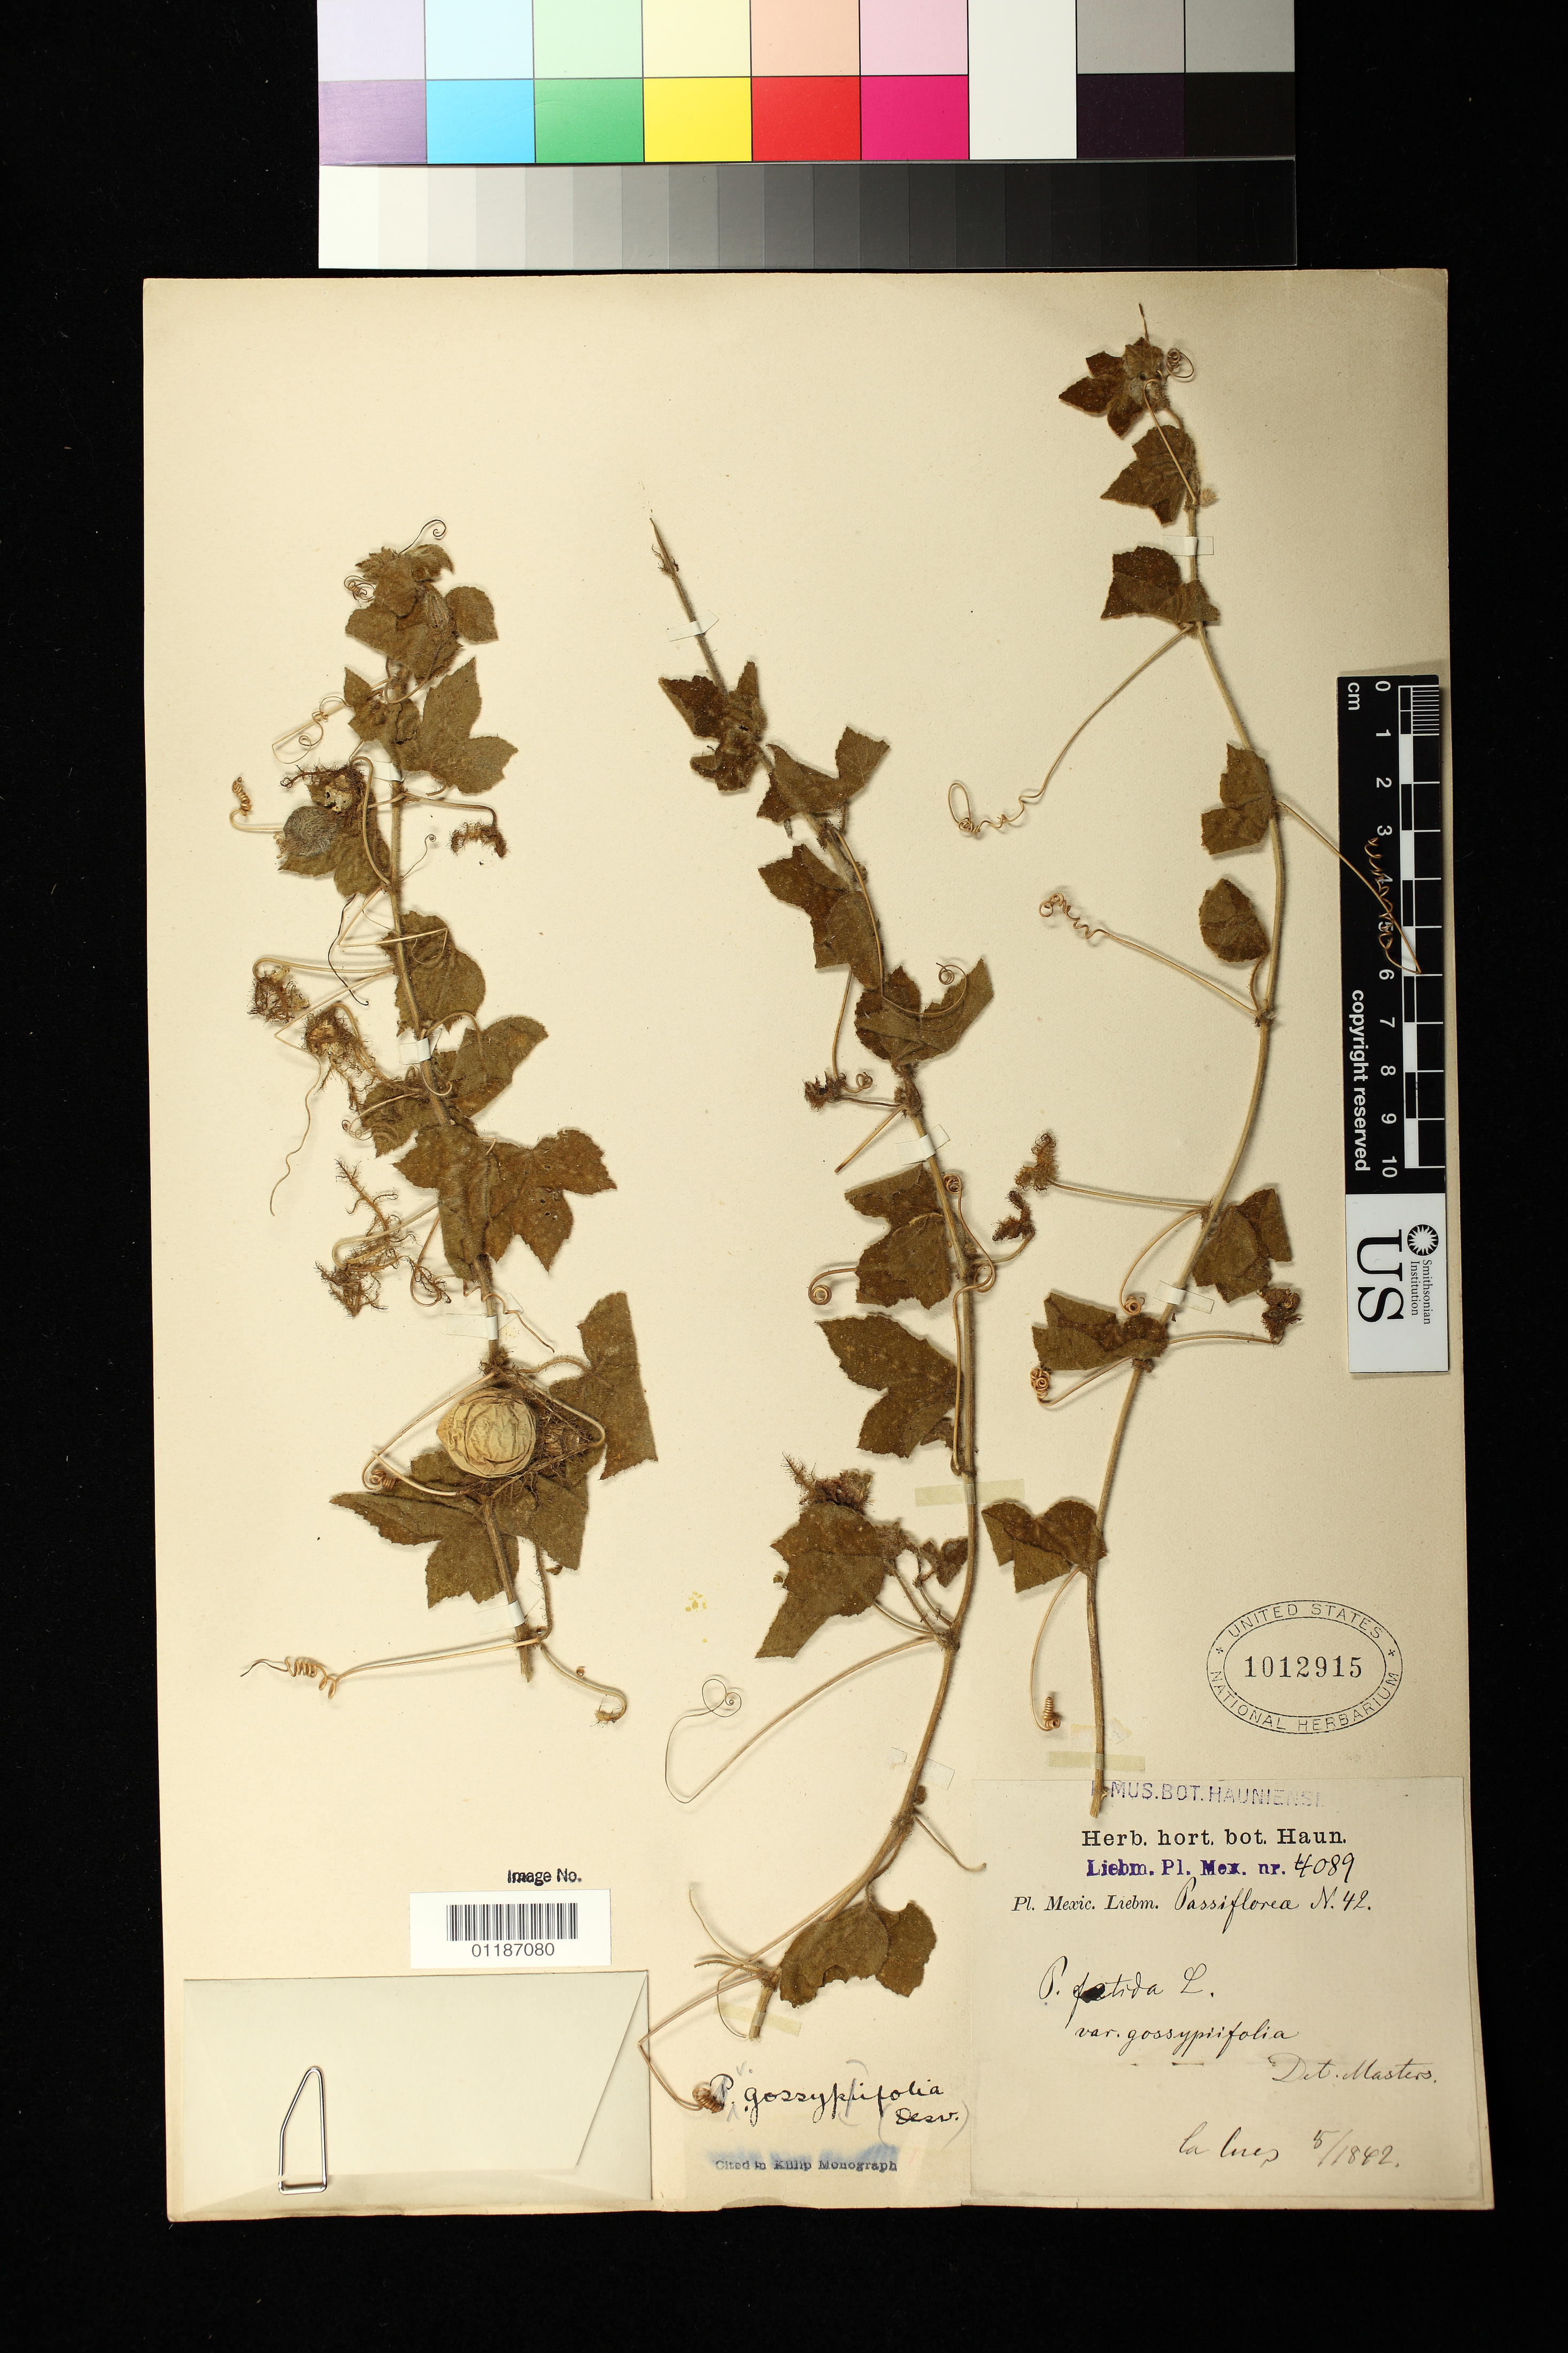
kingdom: Plantae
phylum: Tracheophyta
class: Magnoliopsida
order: Malpighiales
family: Passifloraceae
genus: Passiflora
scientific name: Passiflora foetida var. gossypiifolia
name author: (Desv.) Mast.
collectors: F. M. Liebmann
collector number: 4089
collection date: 1842-05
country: Mexico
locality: La Ines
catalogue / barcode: US 1012915